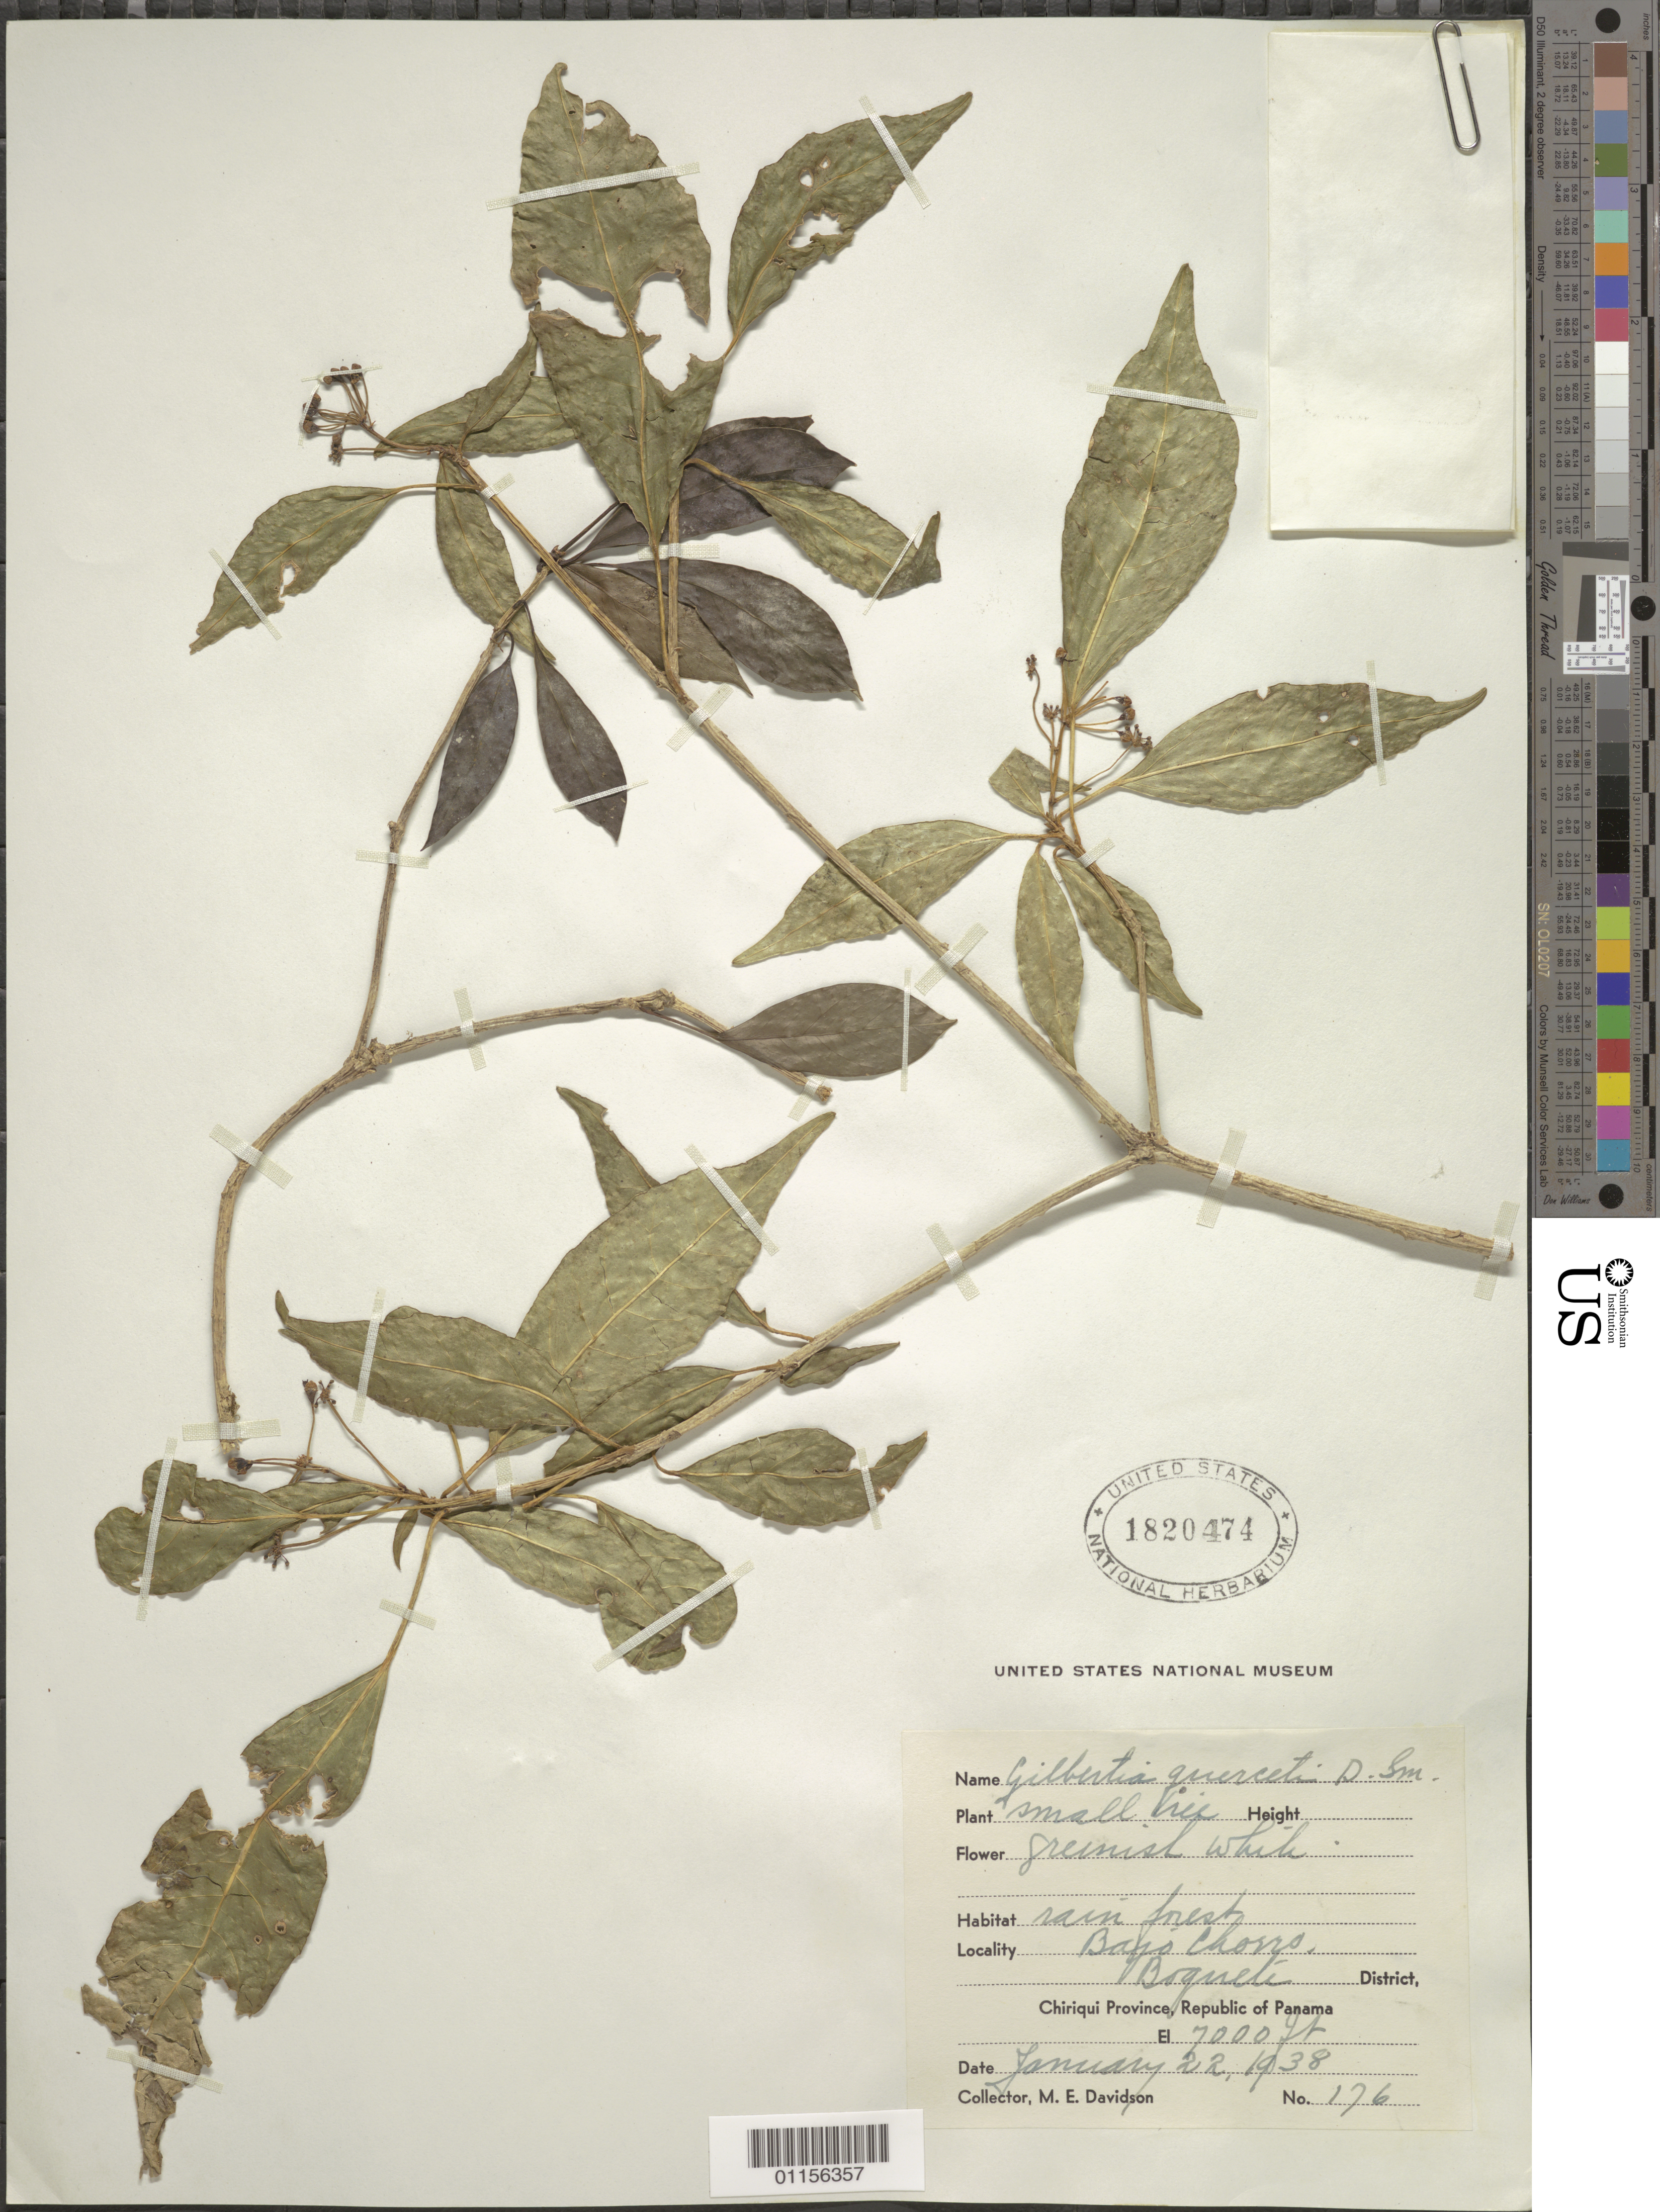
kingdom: Plantae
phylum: Tracheophyta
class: Magnoliopsida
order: Apiales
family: Araliaceae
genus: Dendropanax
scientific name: Dendropanax querceti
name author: Donn. Sm.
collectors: M. Davidson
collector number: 176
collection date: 1938-01-22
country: Panama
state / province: Chiriquí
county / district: Boquete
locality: Boqueli.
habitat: Small tree, in rain forest.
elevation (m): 2134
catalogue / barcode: US 1820474